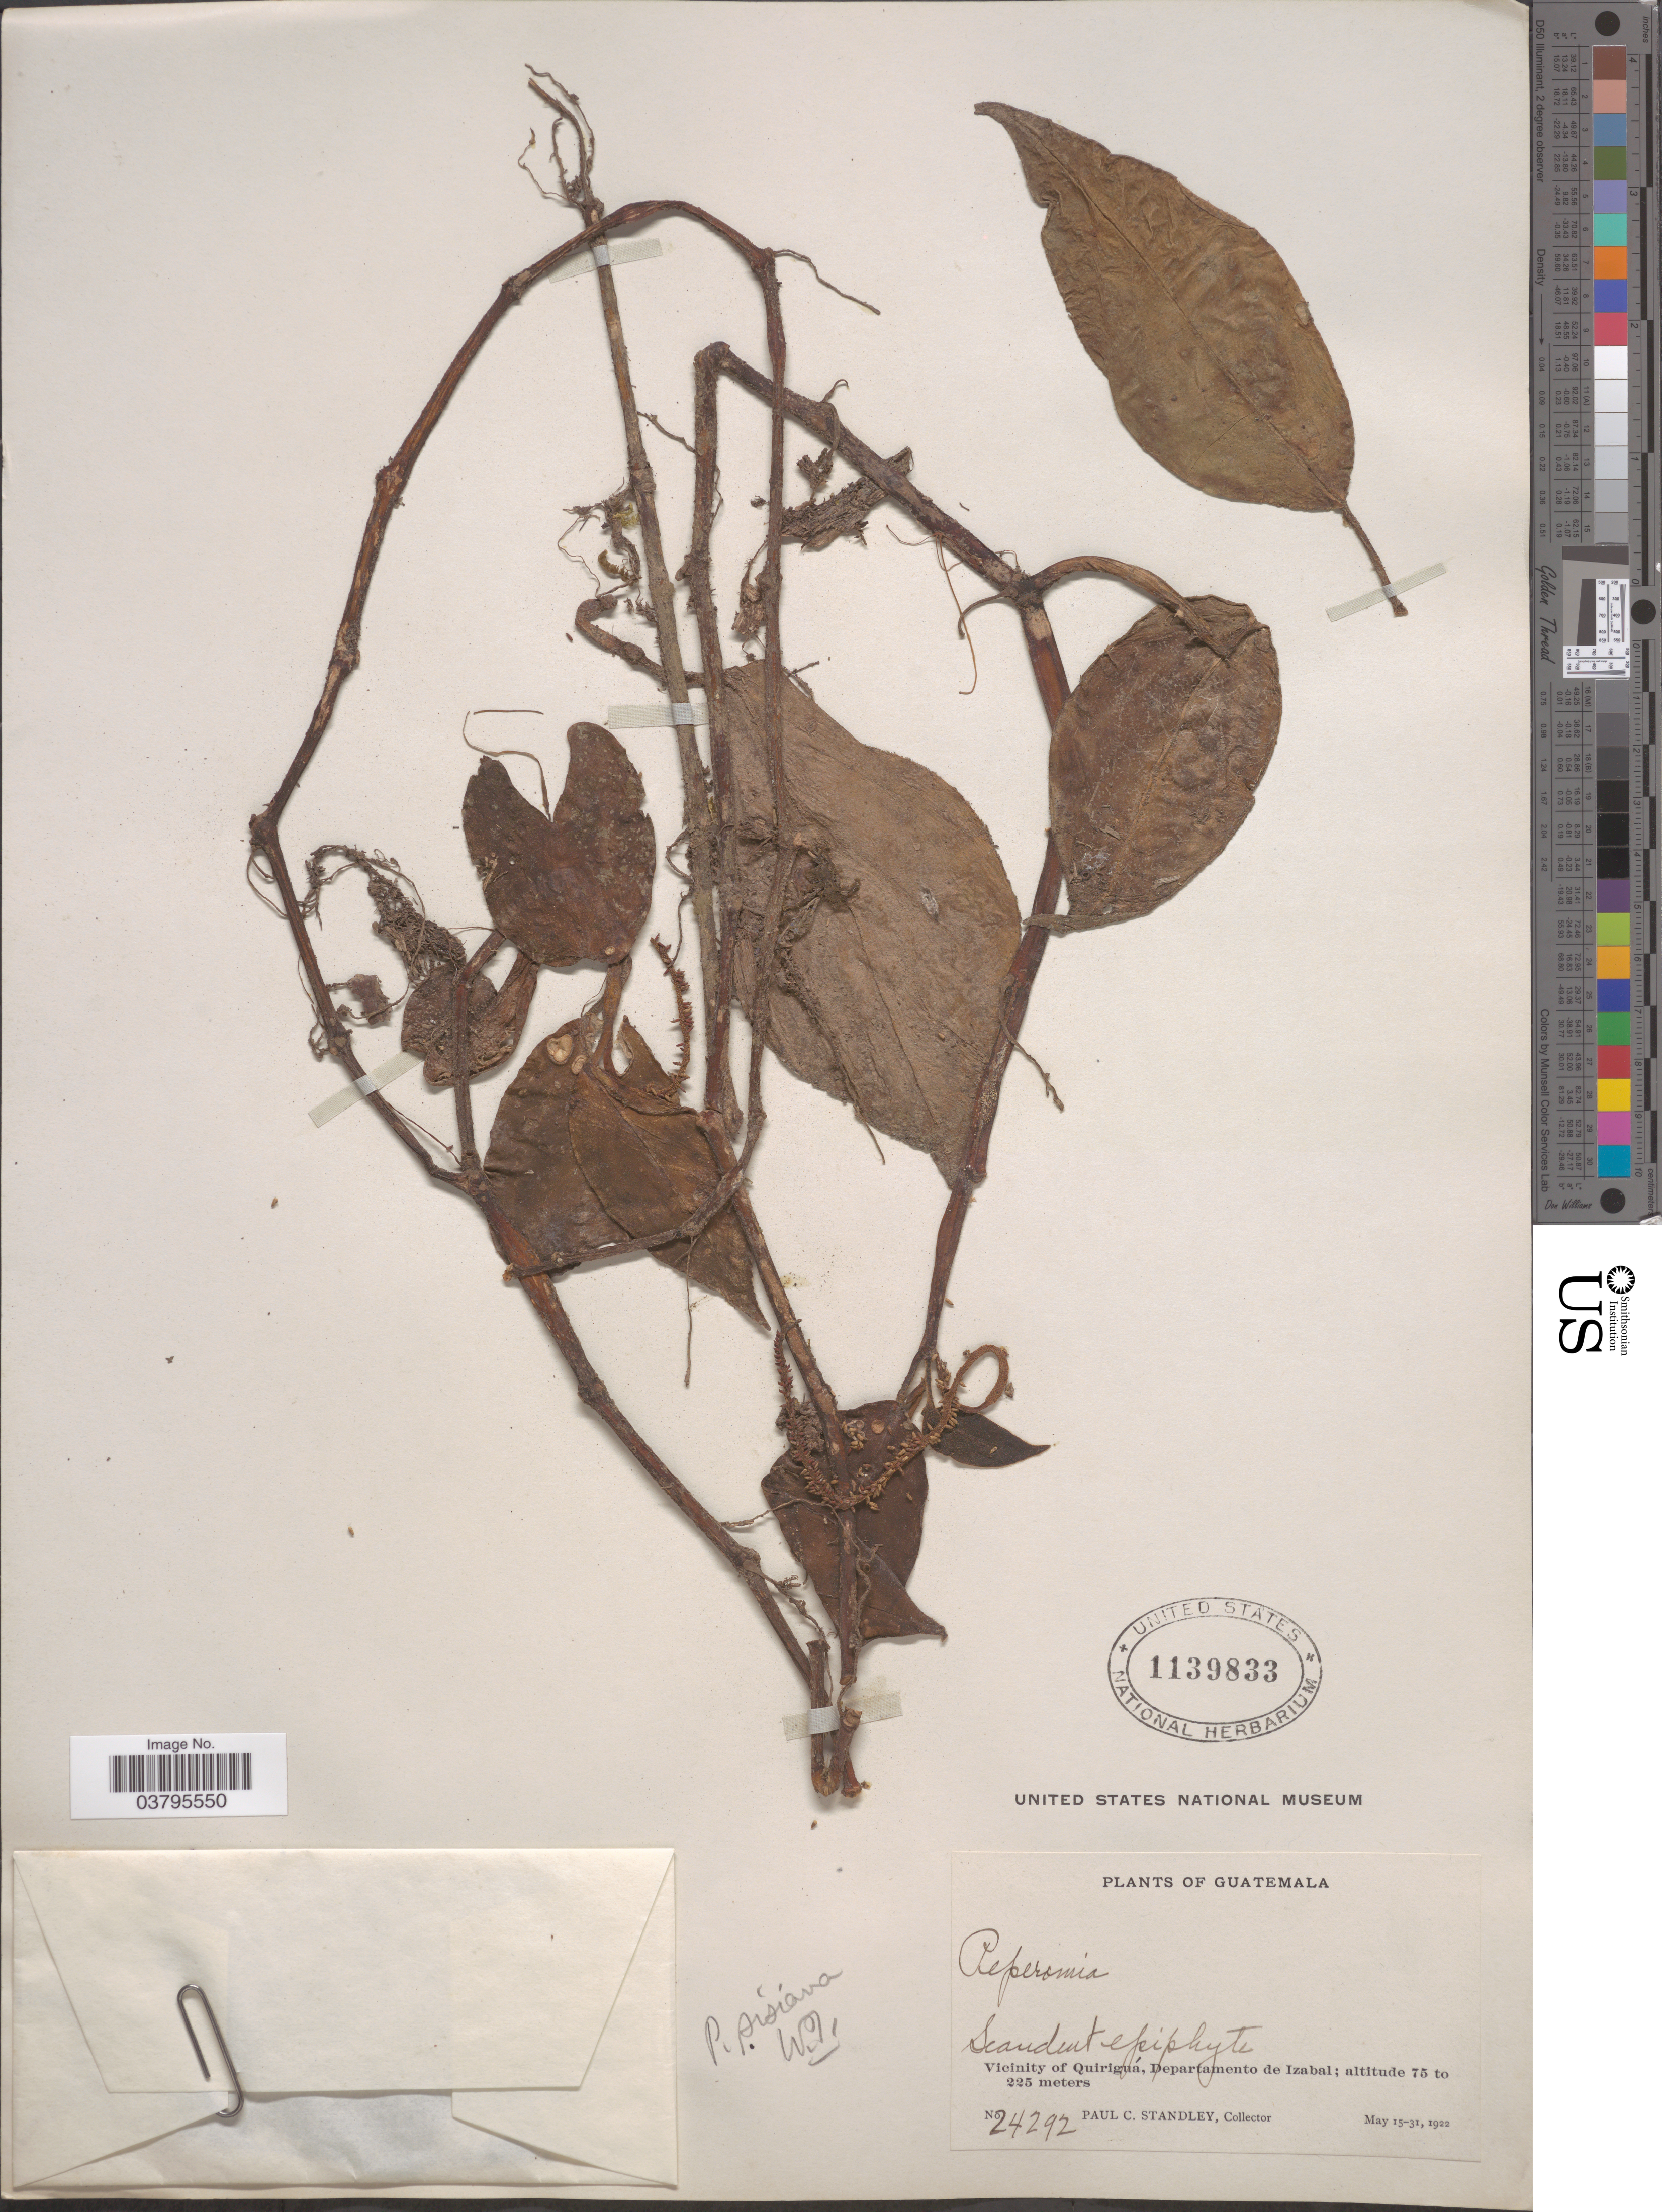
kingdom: Plantae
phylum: Tracheophyta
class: Magnoliopsida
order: Piperales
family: Piperaceae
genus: Peperomia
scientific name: Peperomia sisiana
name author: C. DC.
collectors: P. C. Standley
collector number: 24292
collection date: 1922-05-15/1922-05-31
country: Guatemala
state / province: Izabal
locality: Vicinity of Quiriguá, Departamento de Izabal.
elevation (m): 75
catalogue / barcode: US 1139833